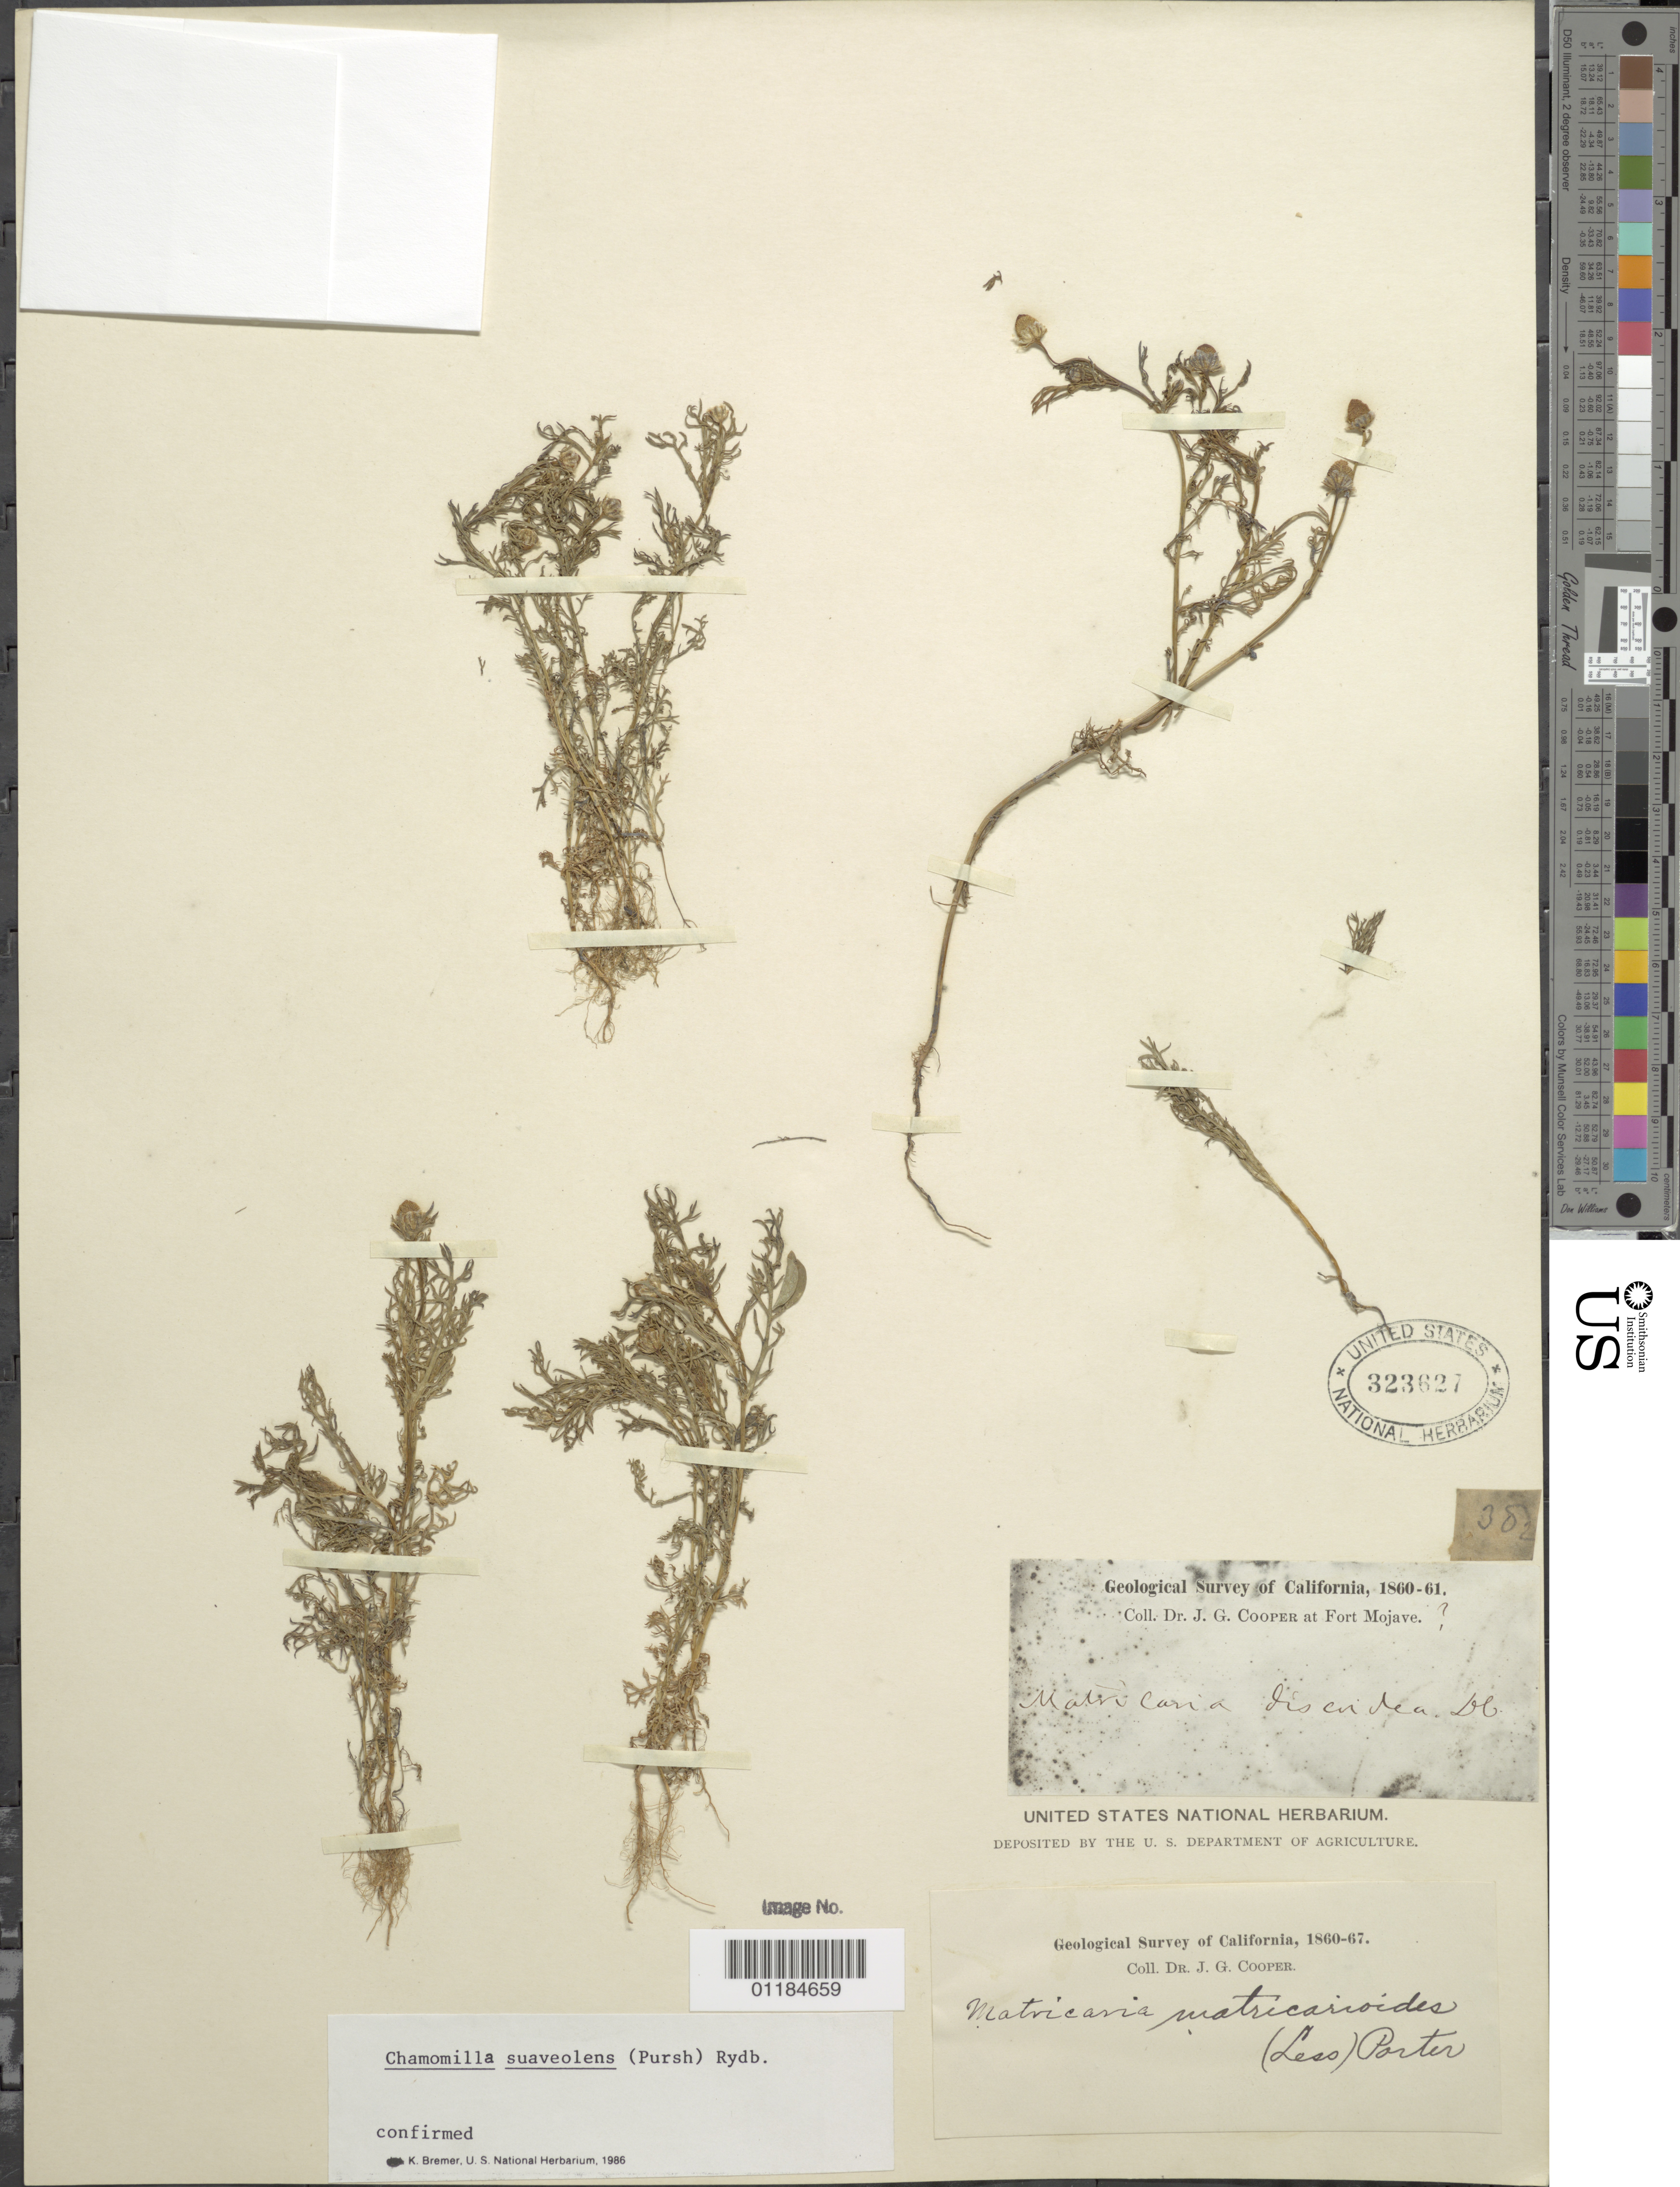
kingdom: Plantae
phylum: Tracheophyta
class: Magnoliopsida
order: Asterales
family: Asteraceae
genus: Matricaria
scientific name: Matricaria matricarioides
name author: (Less.) Porter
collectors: J. G. Cooper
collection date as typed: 1860 to -- --- 1867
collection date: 1860/1867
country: United States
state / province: California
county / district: San Bernardino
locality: Fort Mojave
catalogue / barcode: US 323627